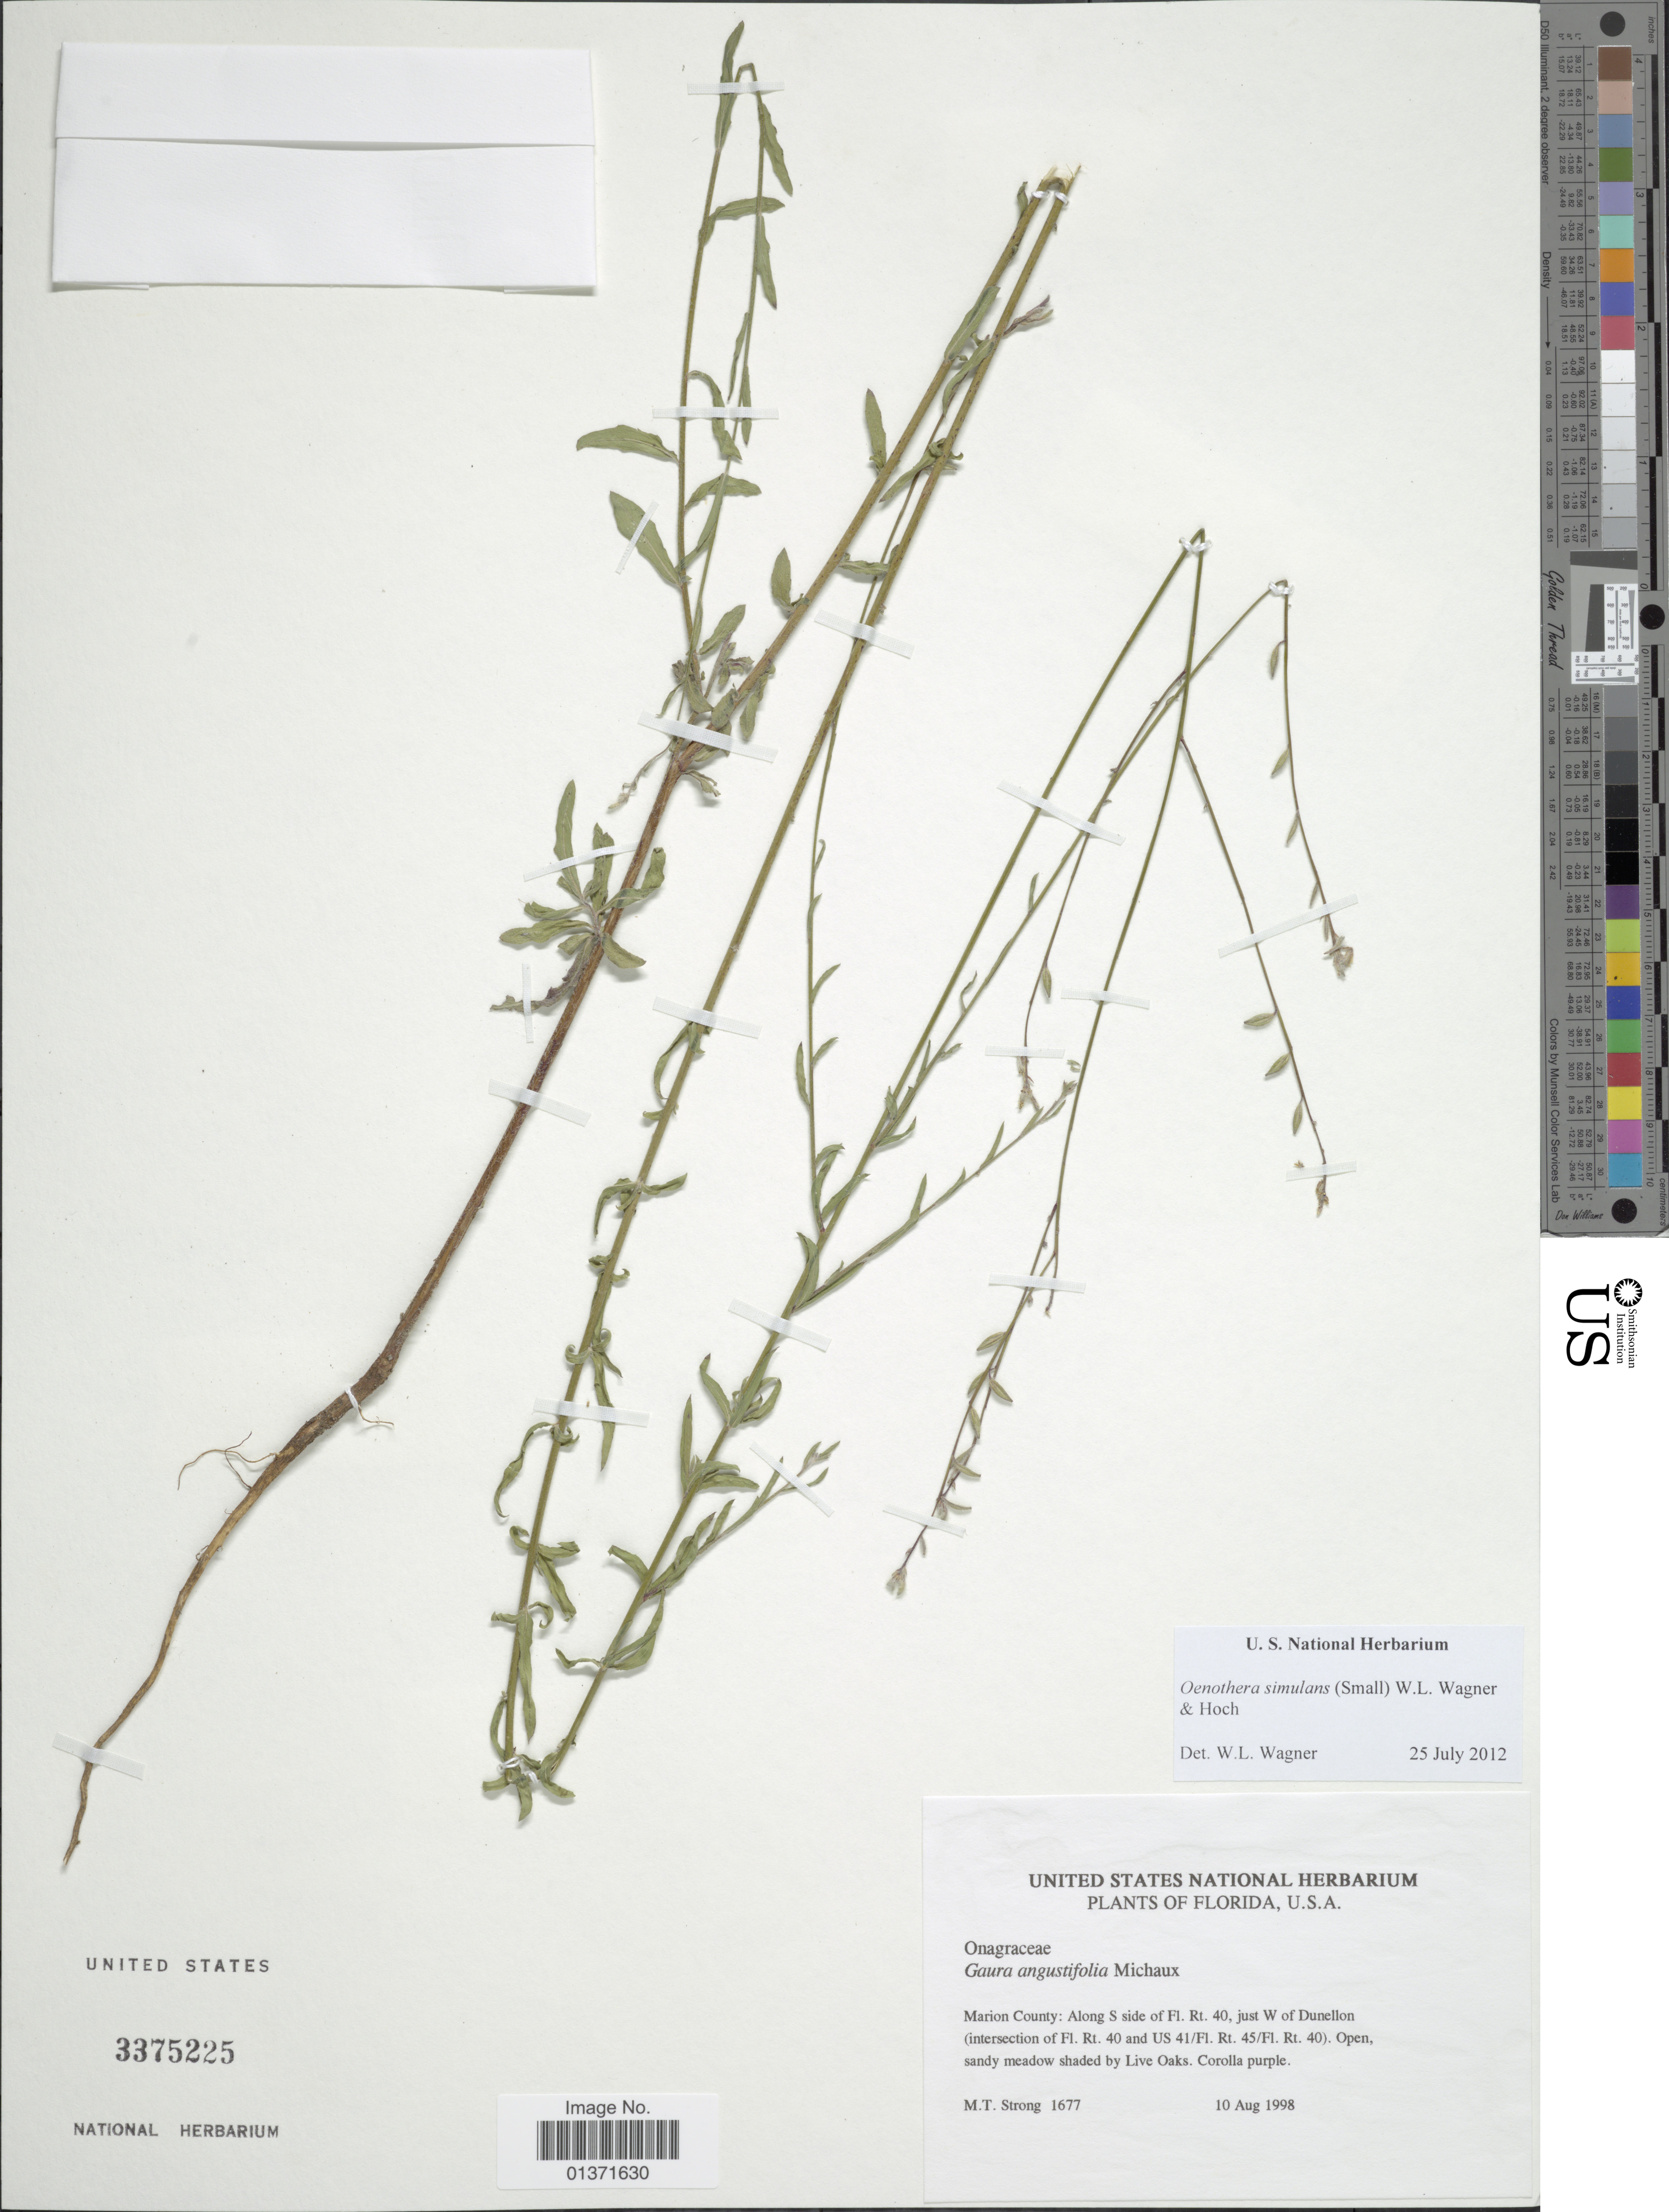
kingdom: Plantae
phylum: Tracheophyta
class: Magnoliopsida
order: Myrtales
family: Onagraceae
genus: Oenothera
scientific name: Oenothera simulans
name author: Michx.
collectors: M. T. Strong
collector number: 1677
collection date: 1998-08-10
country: United States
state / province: Florida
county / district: Marion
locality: Marion County: Along S side of Fl. Rt. 40, just W of Dunellon (intersection of Fl. Rt. 40 and US 41/Fl. Rt. 45/Fl Rt. 40)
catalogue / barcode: US 3375225